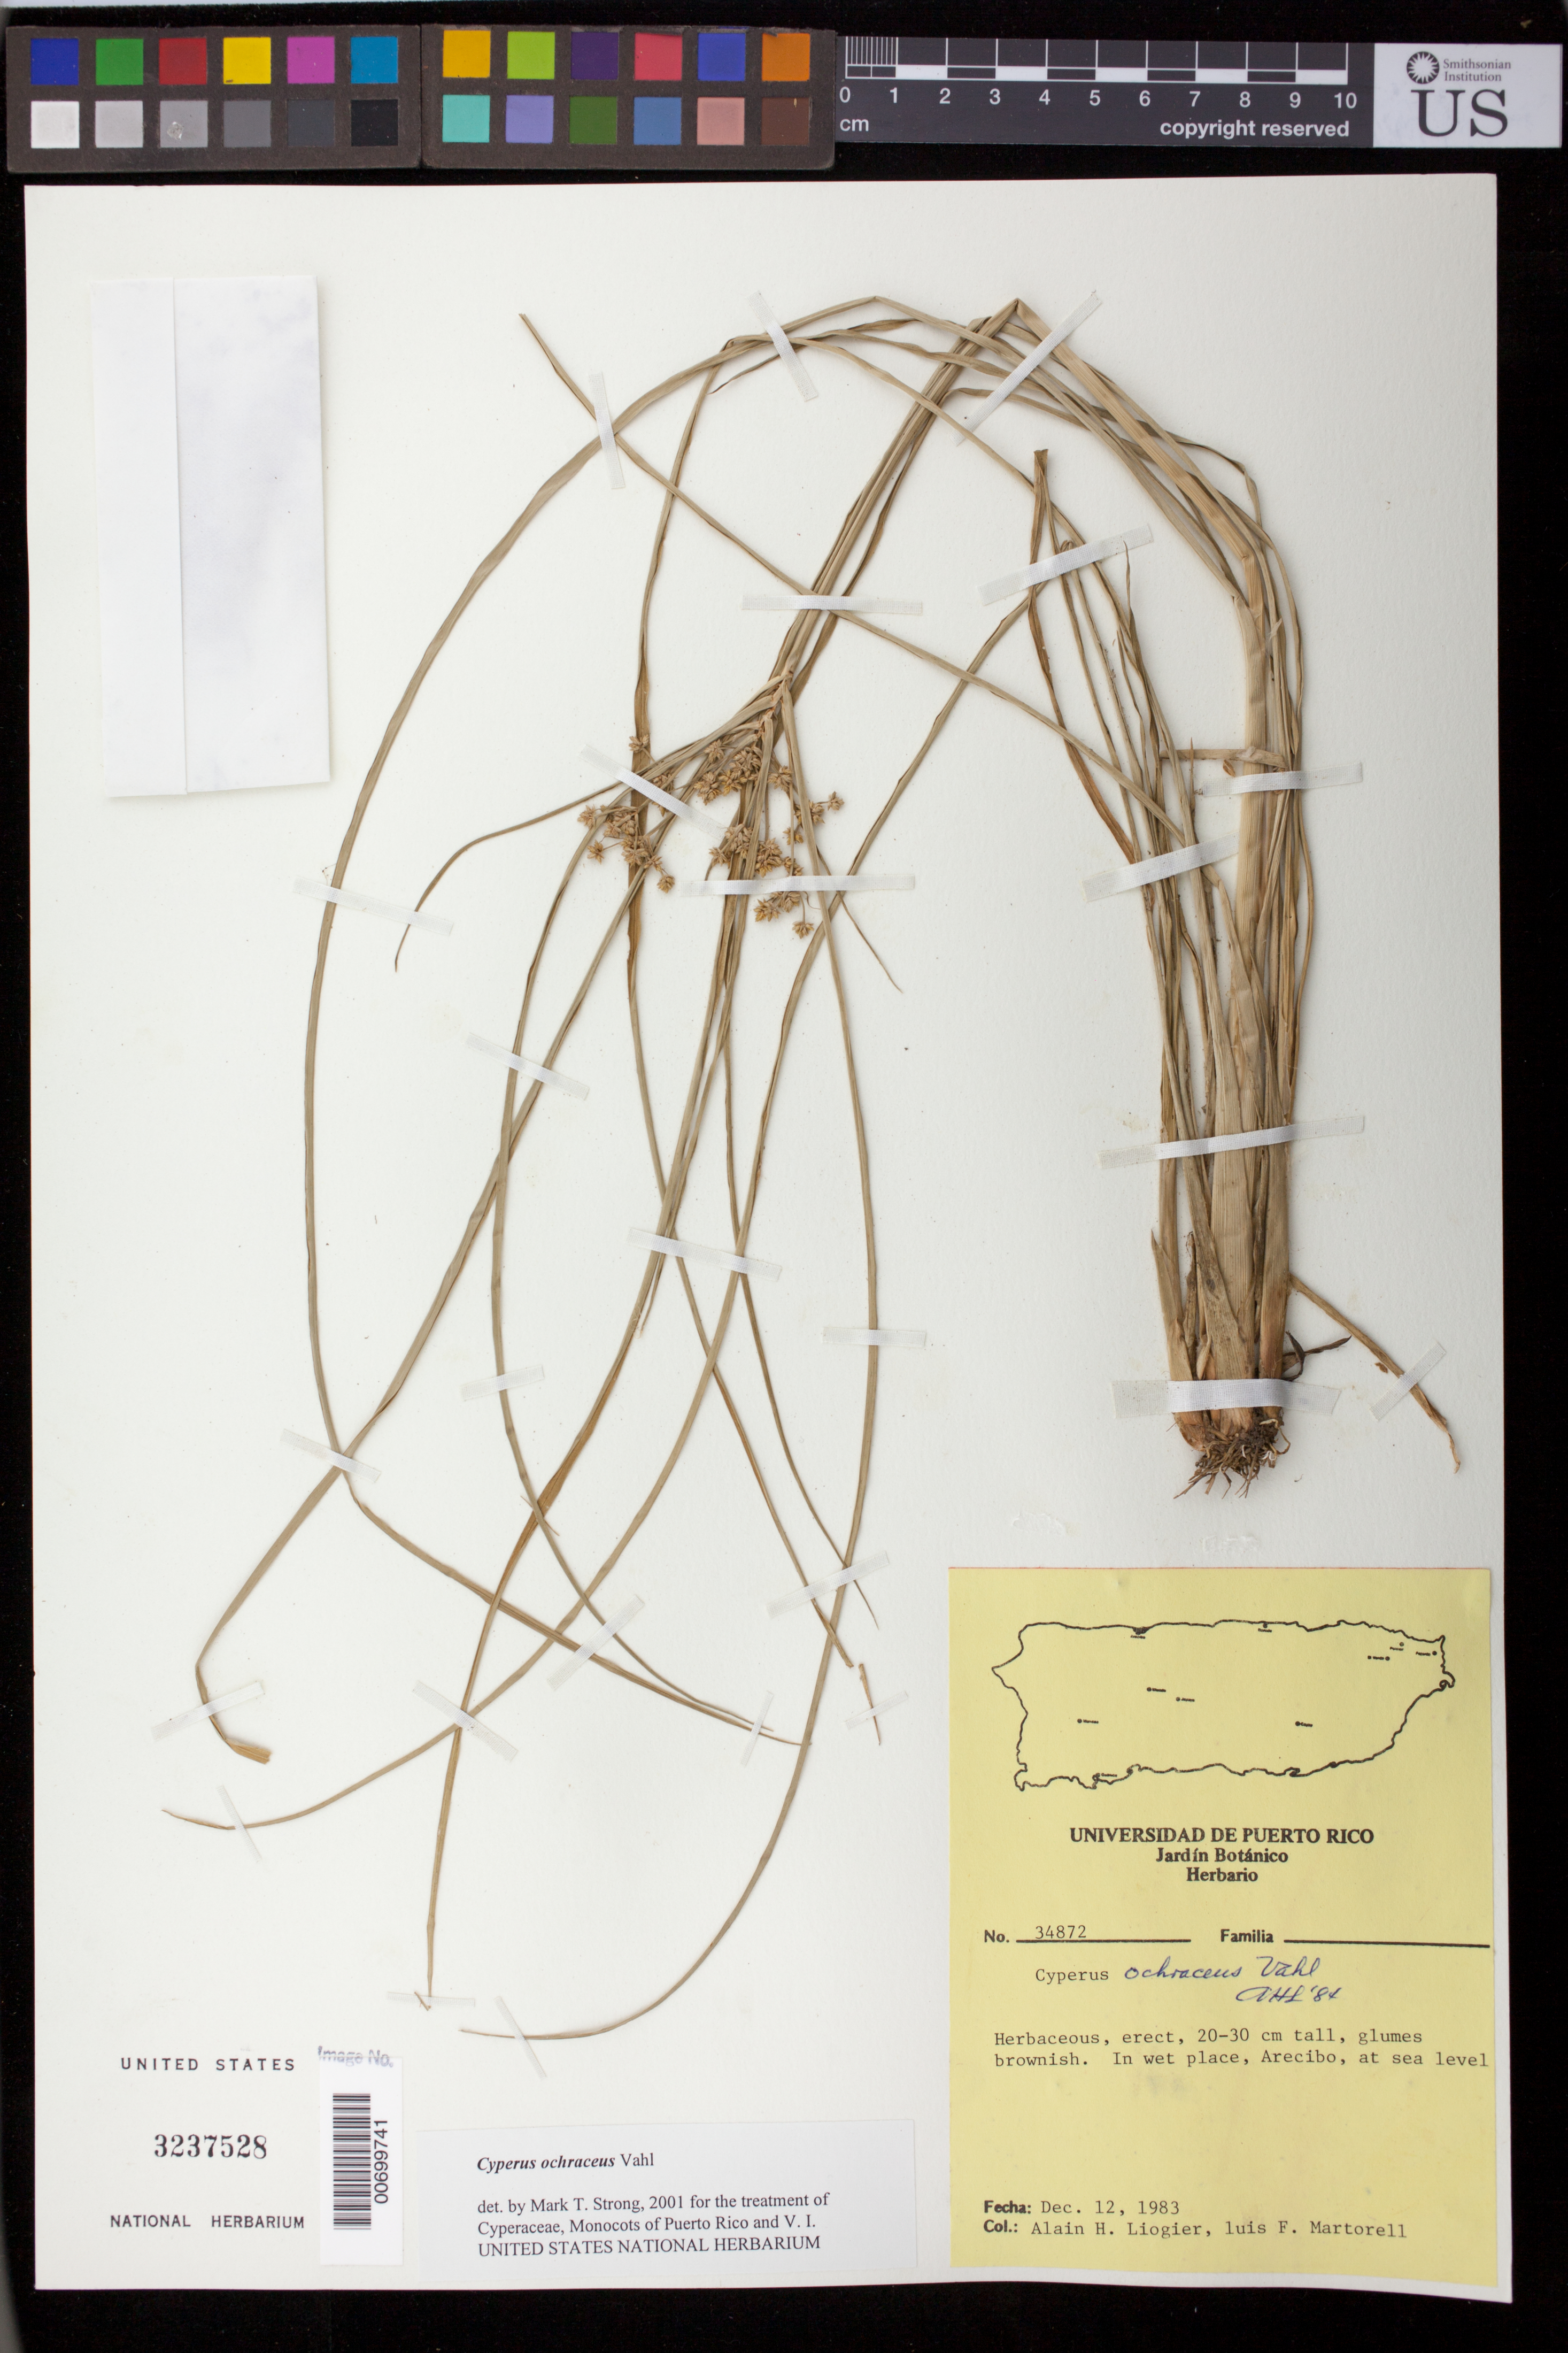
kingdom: Plantae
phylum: Tracheophyta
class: Liliopsida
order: Poales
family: Cyperaceae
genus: Cyperus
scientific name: Cyperus ochraceus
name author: Vahl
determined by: Strong, M. T., (US), Smithsonian Institution - National Museum of Natural History (UNITED STATES)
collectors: A. H. Liogier & L. Martorell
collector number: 34872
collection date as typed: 12 Dec 1983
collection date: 1983-12-12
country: Puerto Rico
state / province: Arecibo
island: Puerto Rico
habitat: In wet place.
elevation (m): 0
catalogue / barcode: US 3237528